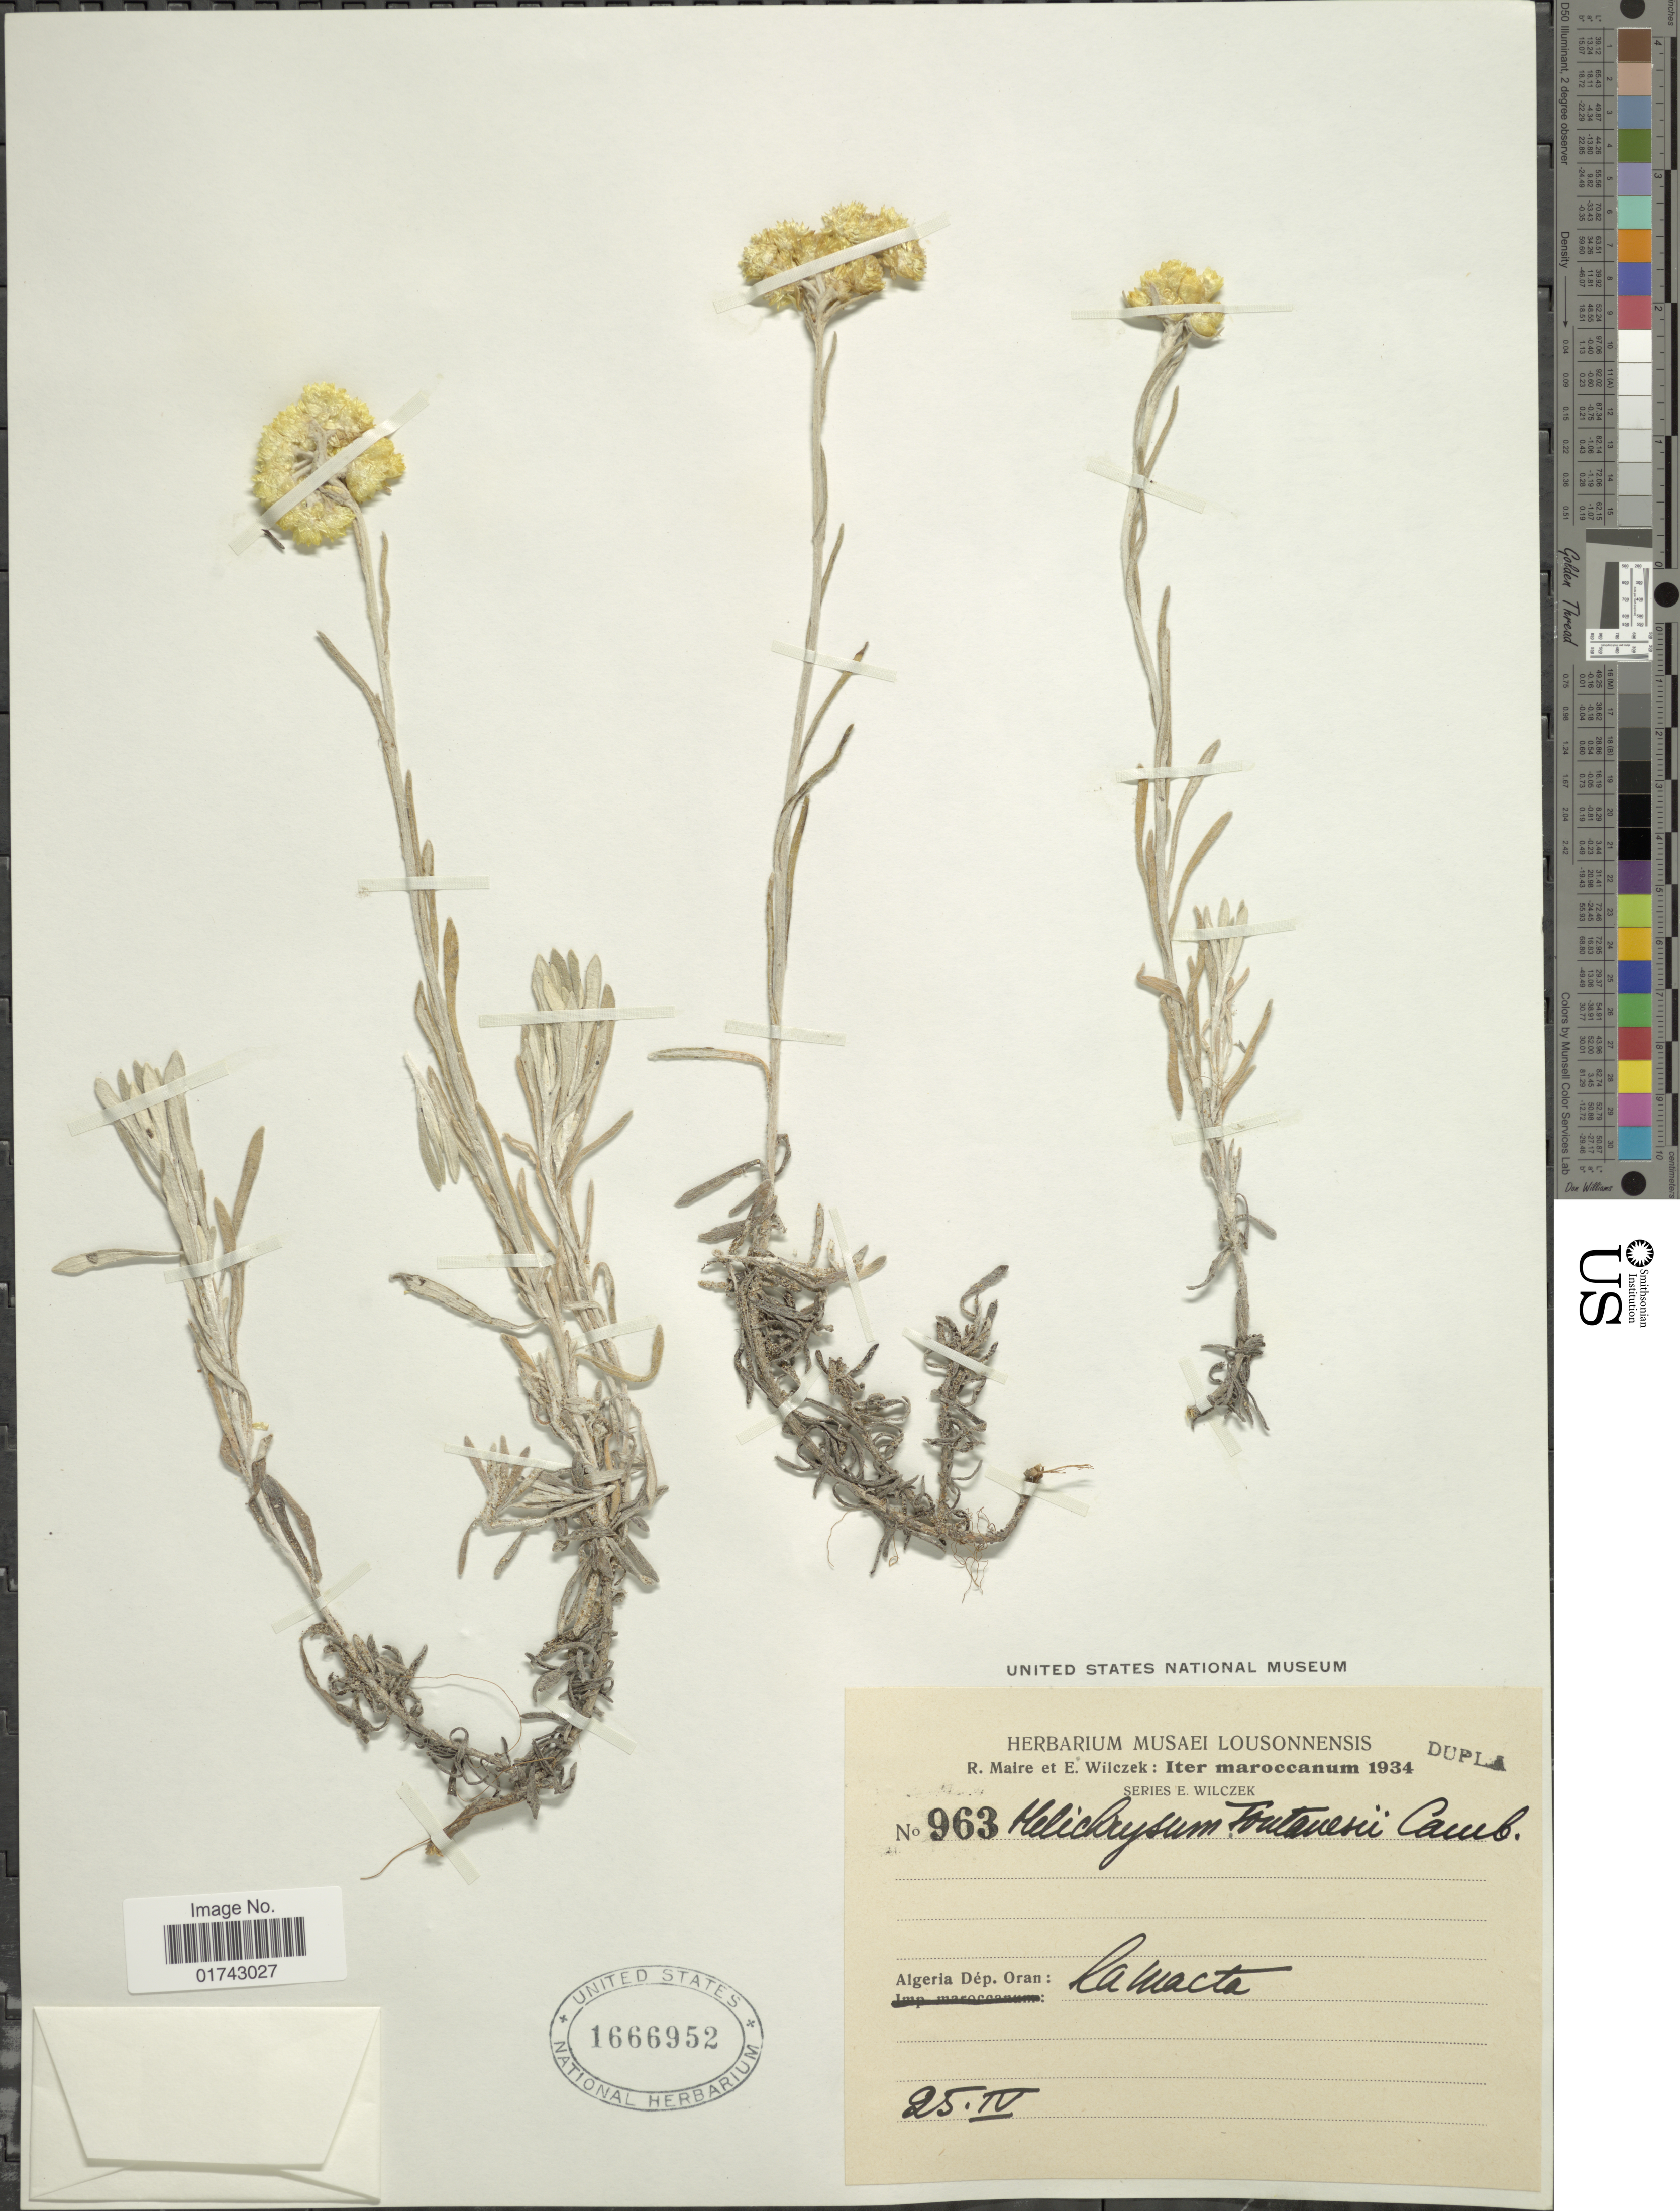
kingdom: Plantae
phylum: Tracheophyta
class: Magnoliopsida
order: Asterales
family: Asteraceae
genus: Helichrysum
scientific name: Helichrysum fontanesii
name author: Cambess.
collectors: R. C. Maire & E. Wilczek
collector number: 963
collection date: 1934-04-25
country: Algeria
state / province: Oran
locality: Dep. Oran: La Macta.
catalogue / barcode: US 1666952